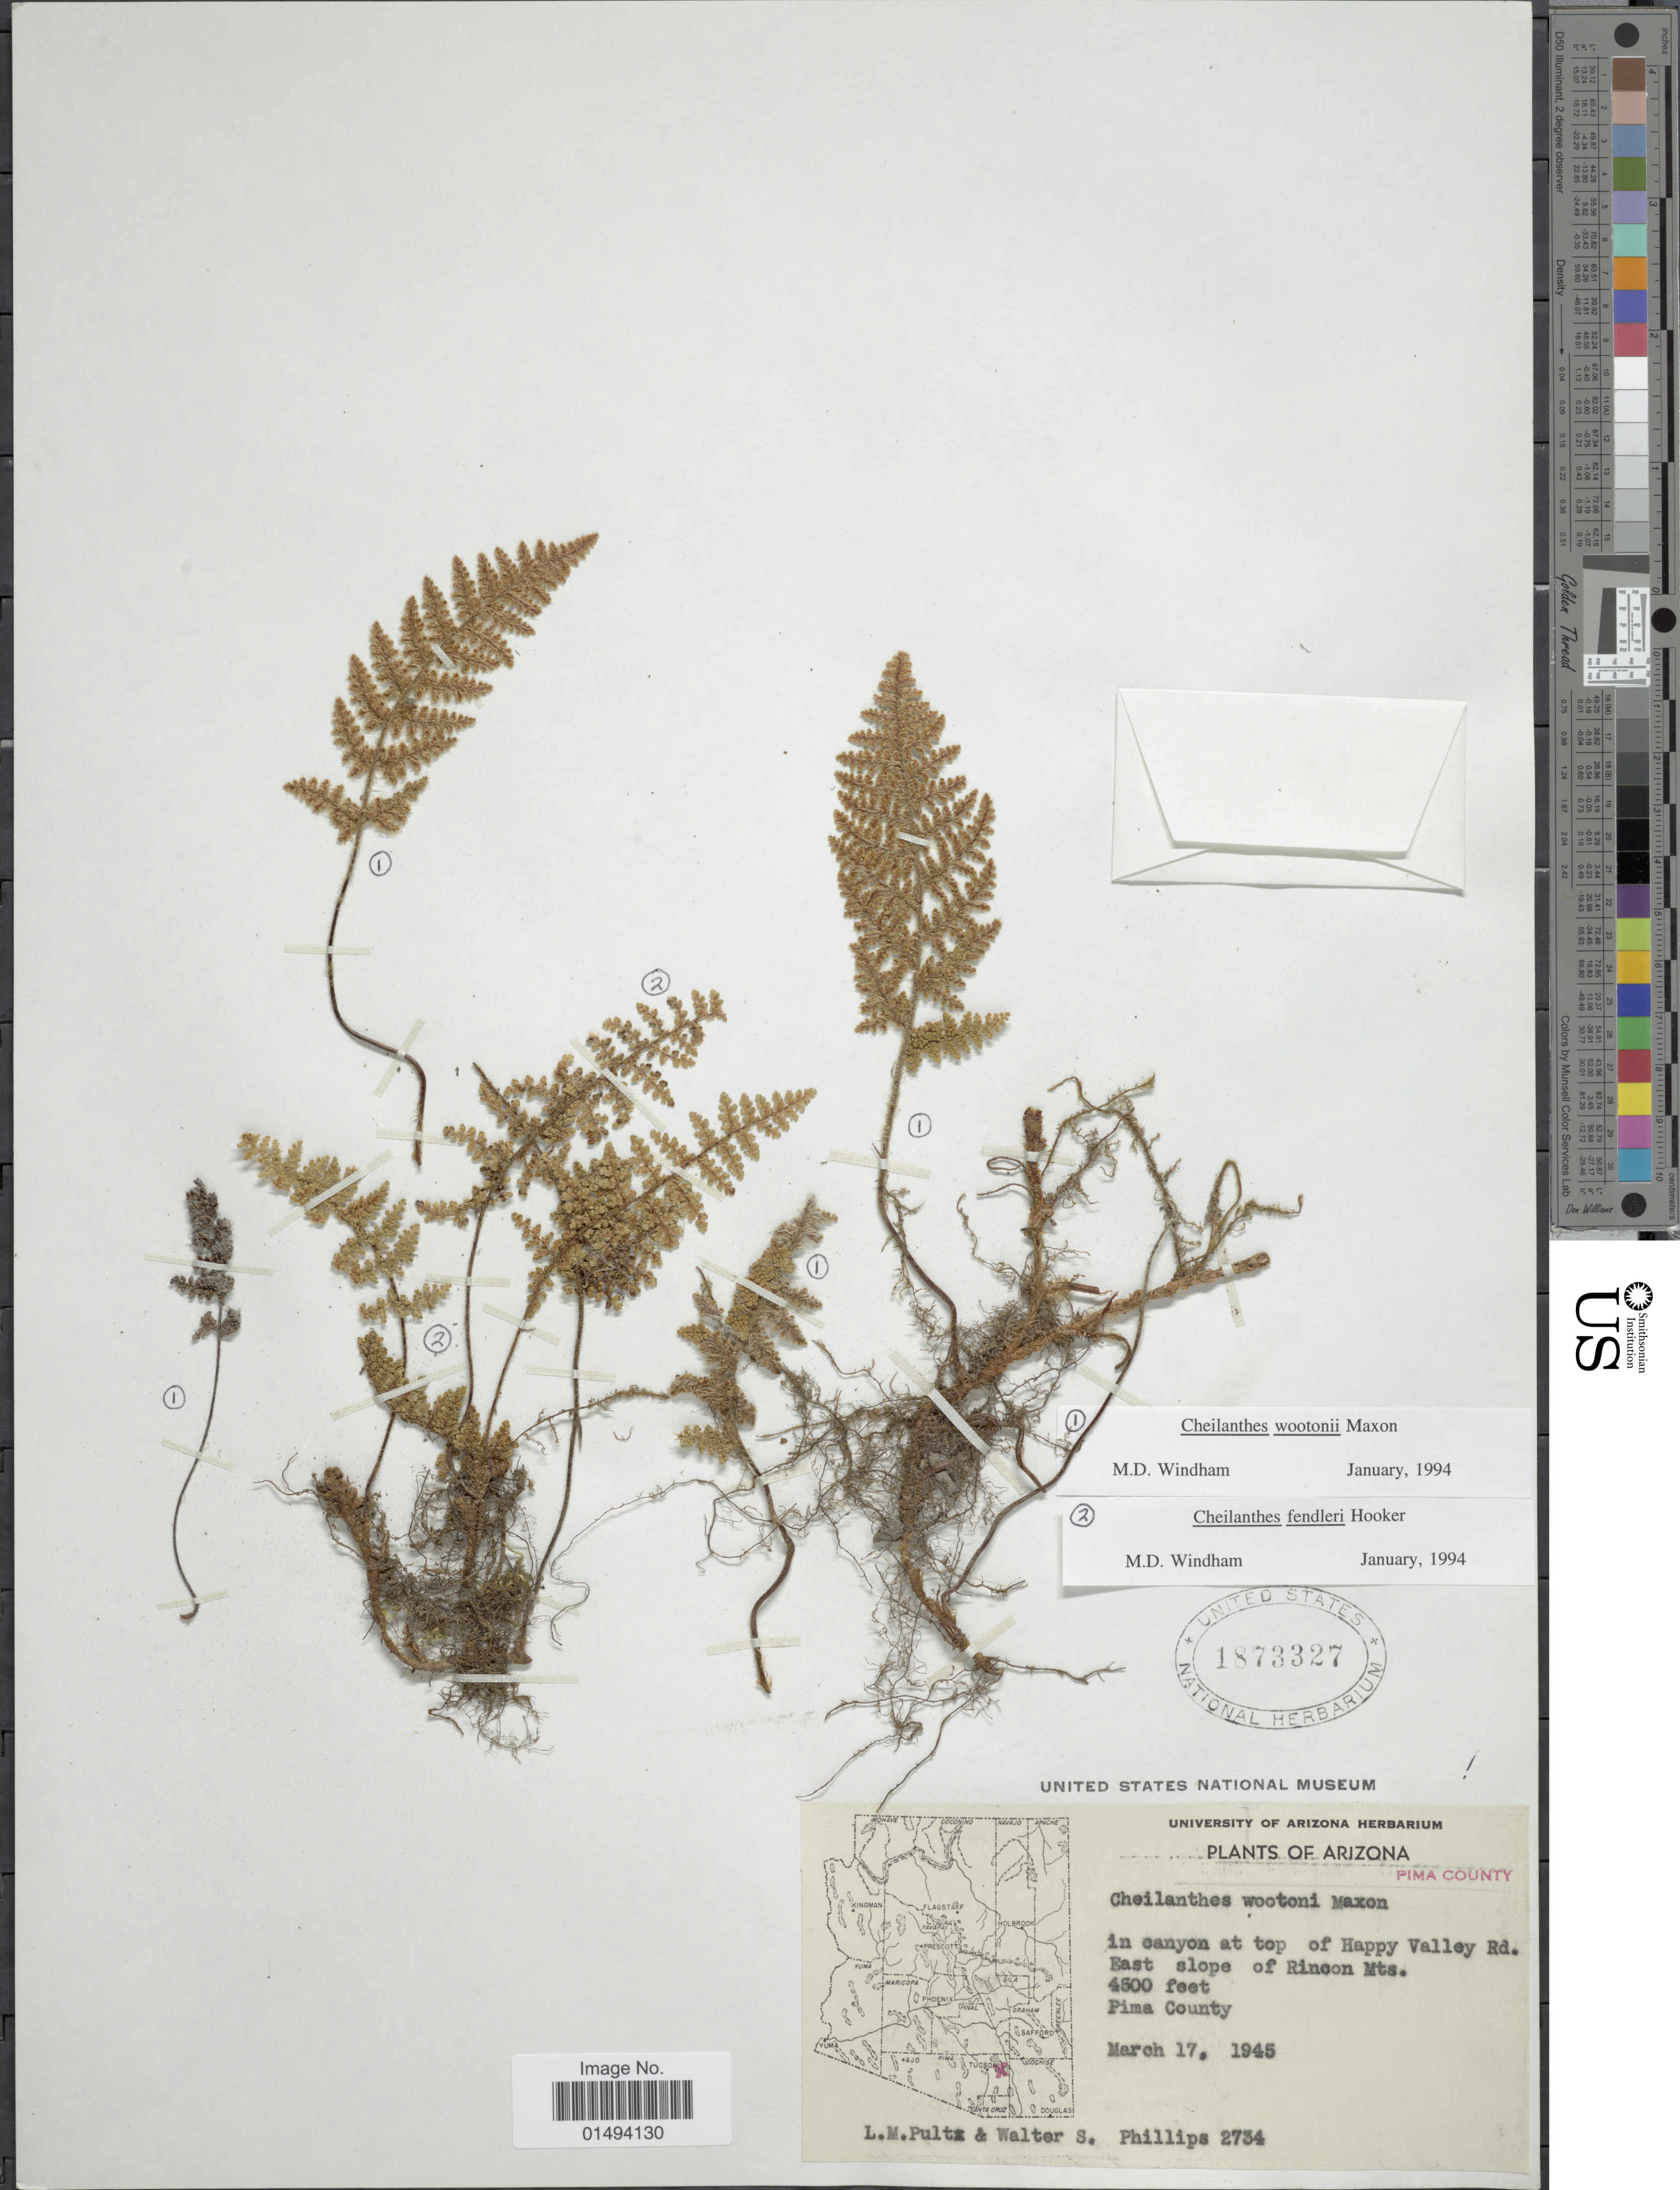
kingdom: Plantae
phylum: Tracheophyta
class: Polypodiopsida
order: Polypodiales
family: Pteridaceae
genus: Myriopteris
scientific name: Myriopteris wootonii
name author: (Maxon) Grusz & Windham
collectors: L. Pultz & W. S. Phillips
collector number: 2734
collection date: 1945-03-17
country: United States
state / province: Arizona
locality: Arizona, In canyon at top of Happy Valley Rd. East slope of Rincon Mts, Pima County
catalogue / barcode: US 1873327